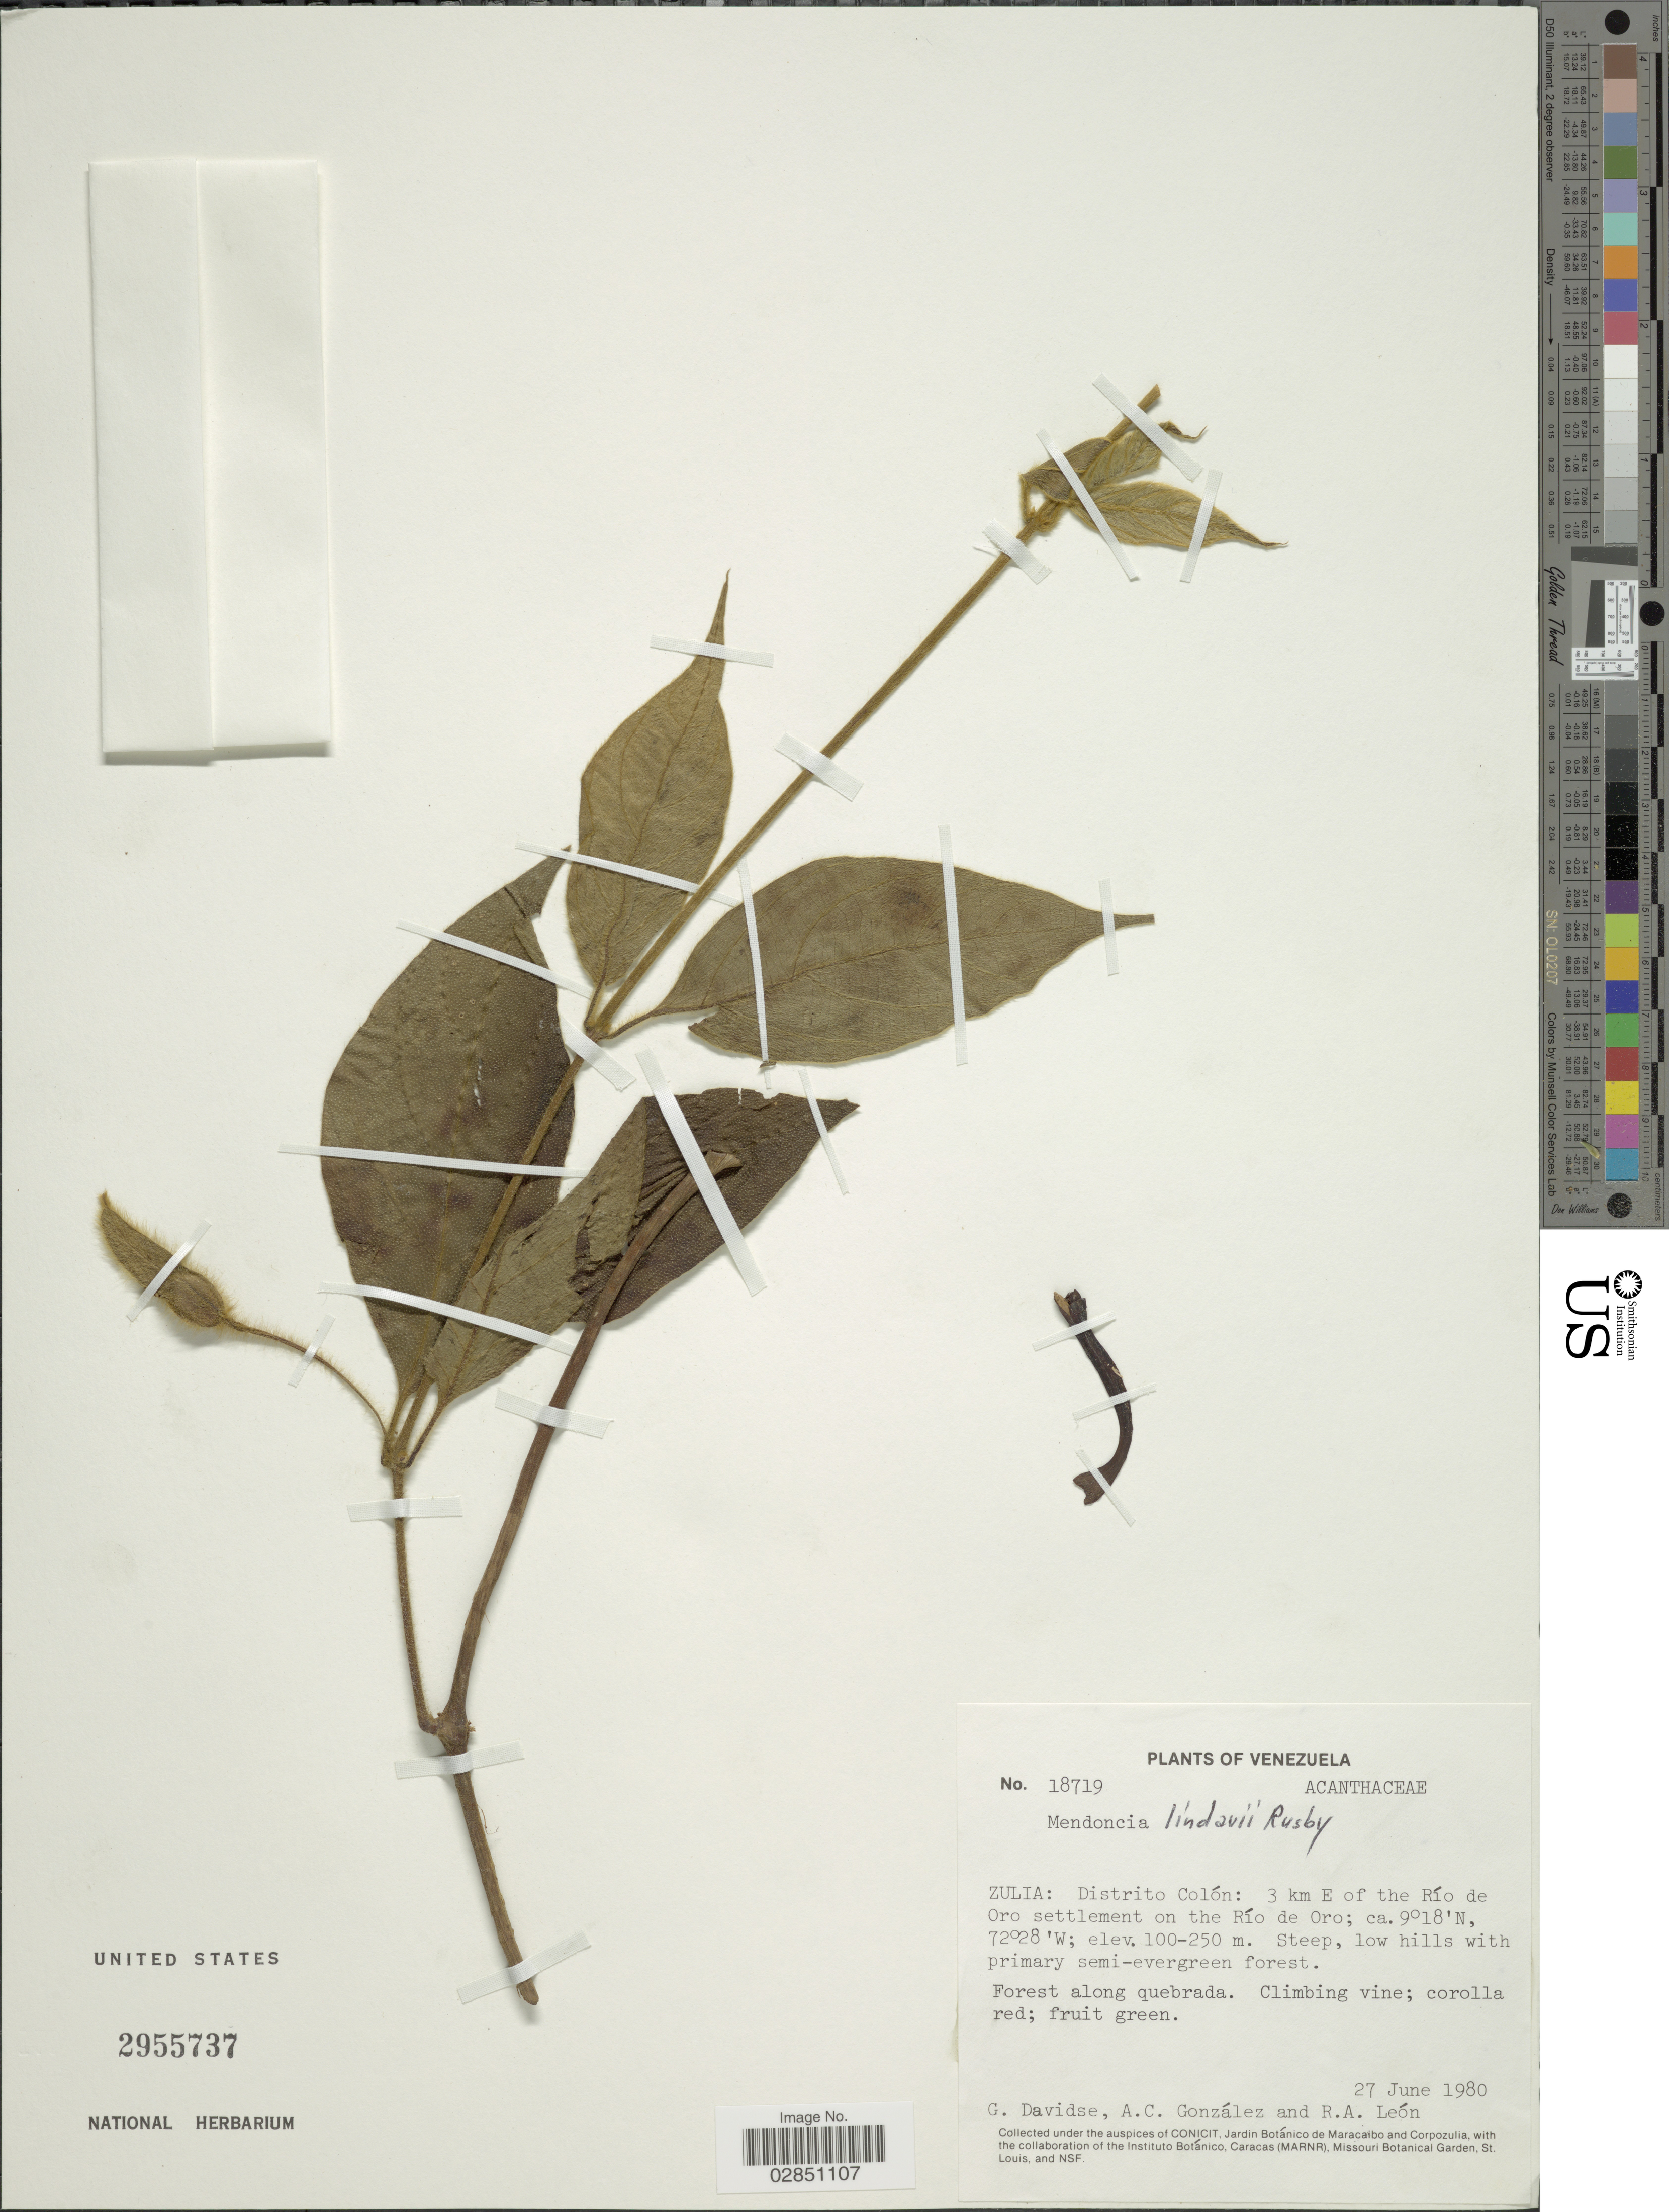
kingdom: Plantae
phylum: Tracheophyta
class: Magnoliopsida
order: Lamiales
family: Acanthaceae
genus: Mendoncia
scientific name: Mendoncia lindavii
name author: Rusby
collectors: G. Davidse, A. C. González & R. A. León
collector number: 18719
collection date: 1980-06-27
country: Venezuela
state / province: Zulia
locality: Distrito Colón, 3 km E of the Río de Oro settlement on the Río de Oro.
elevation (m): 100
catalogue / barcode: US 2955737